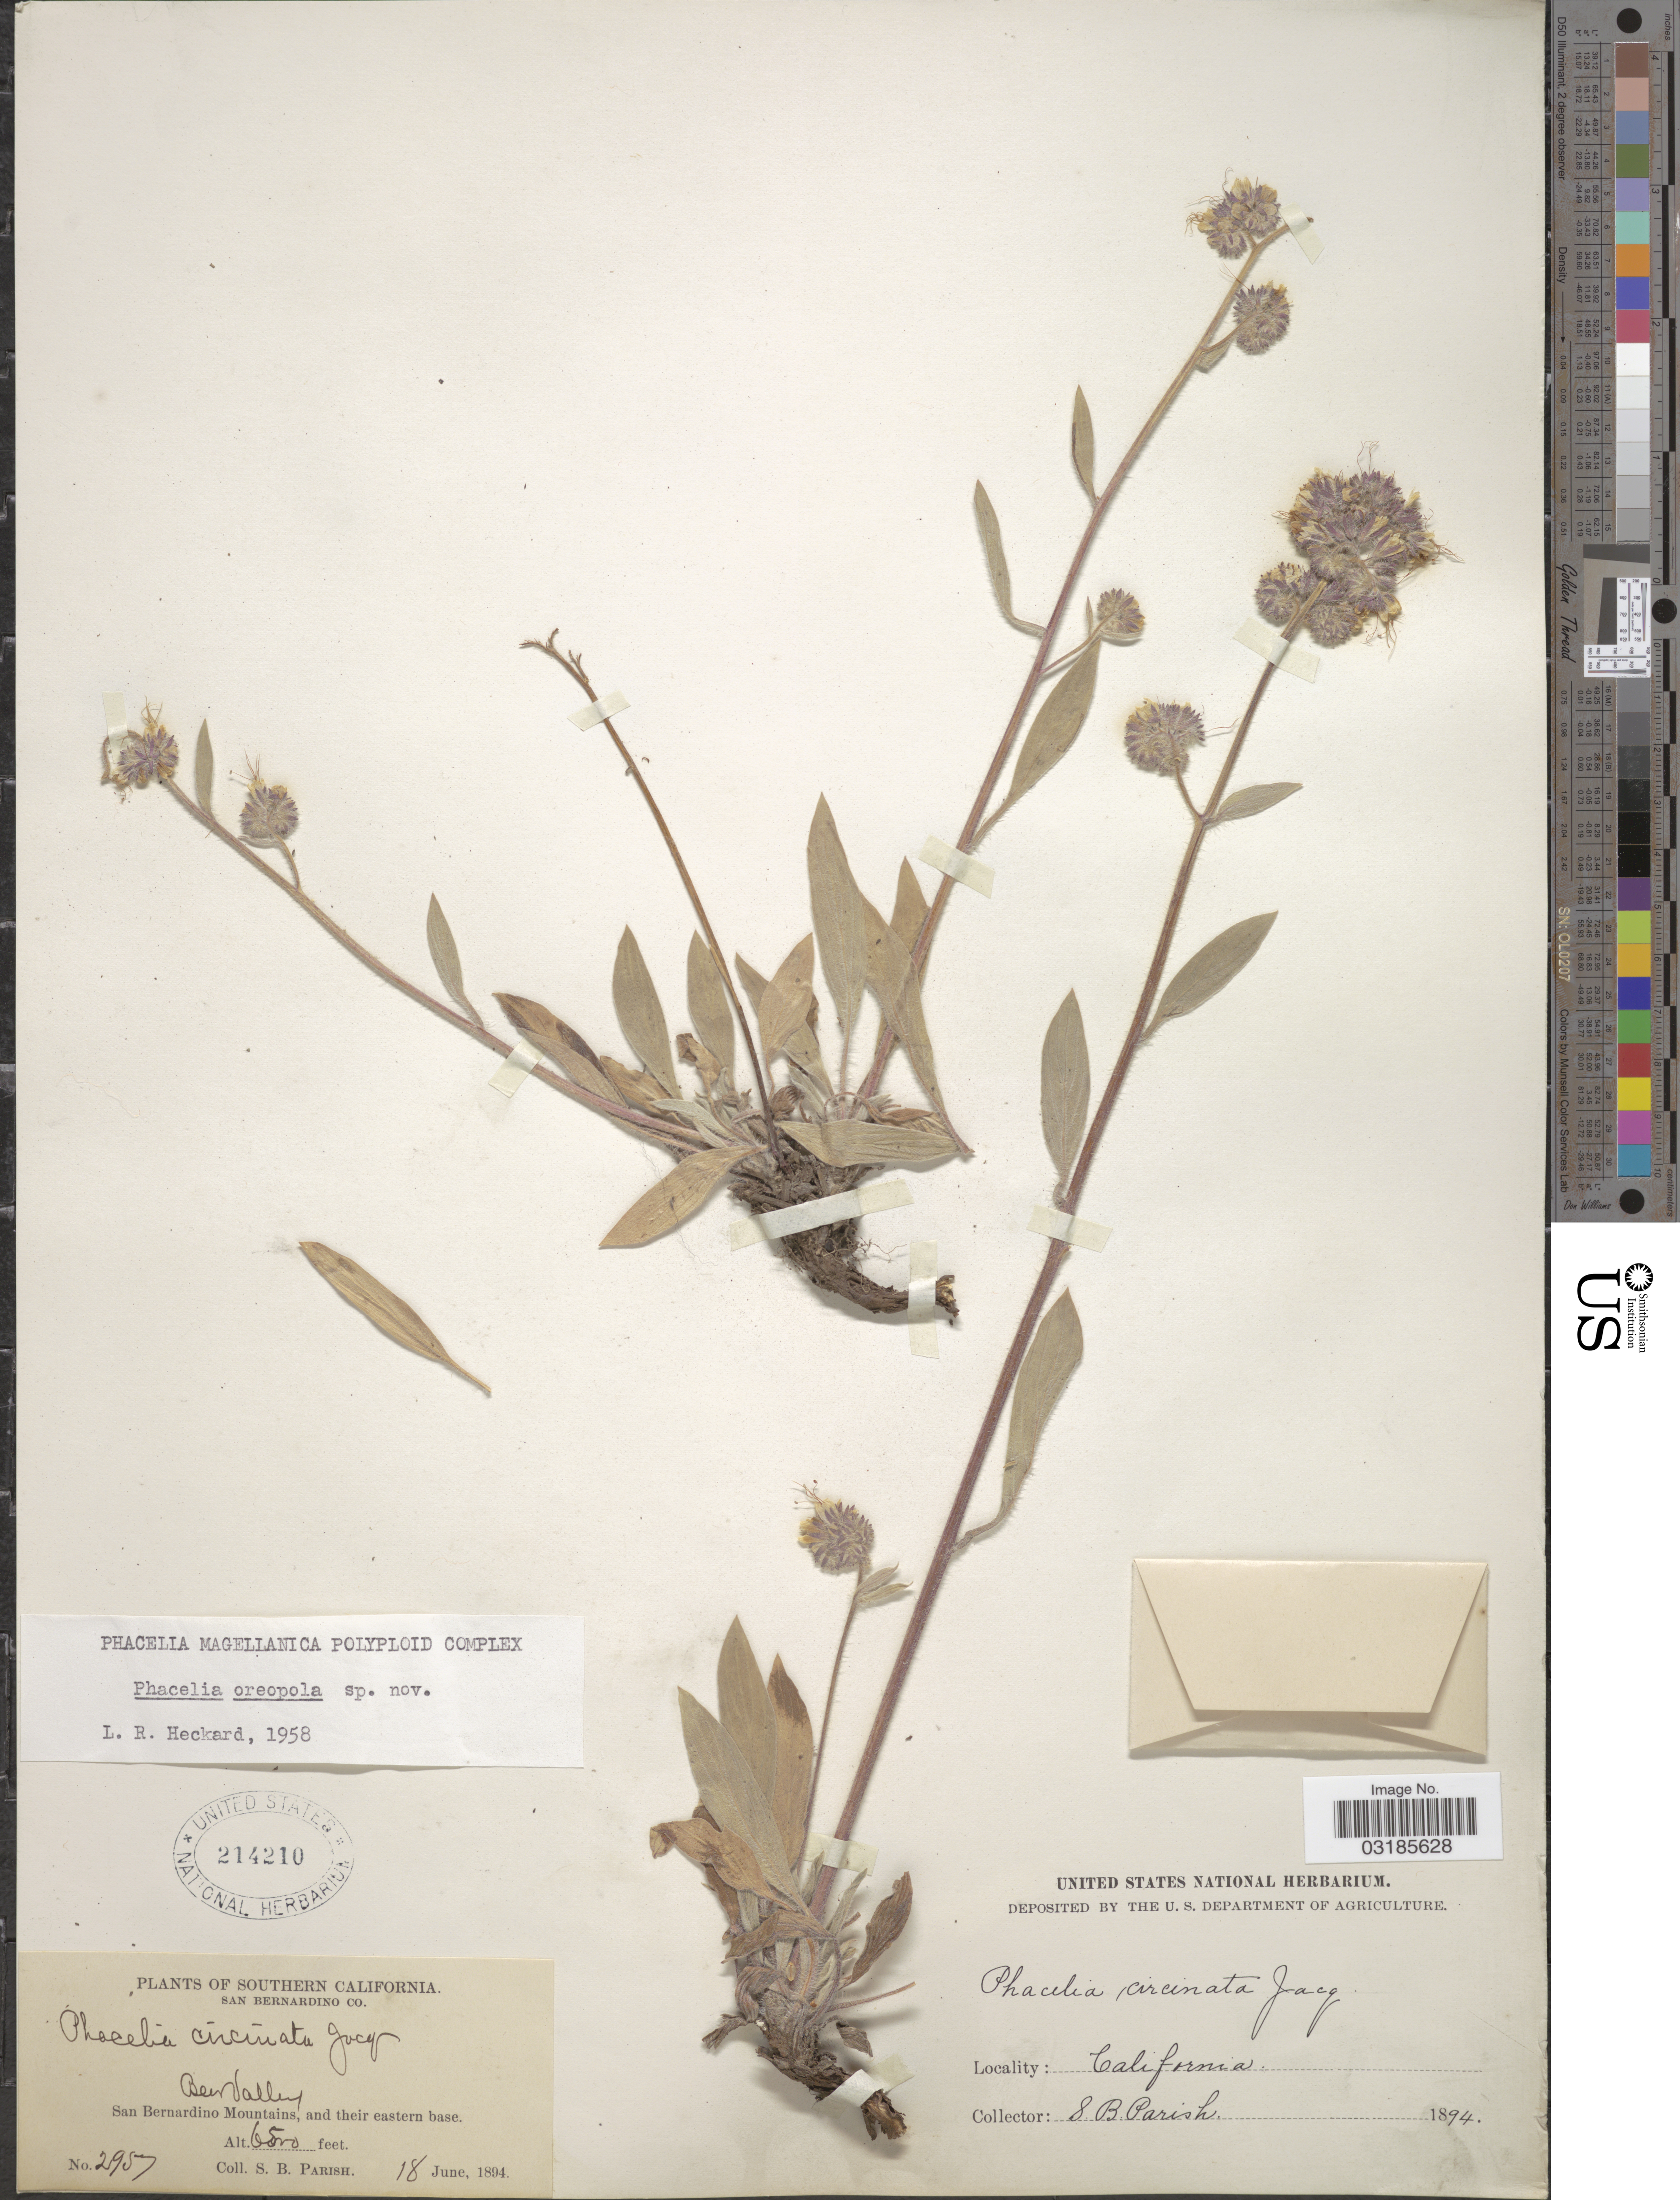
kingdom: Plantae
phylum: Tracheophyta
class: Magnoliopsida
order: Boraginales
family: Hydrophyllaceae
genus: Phacelia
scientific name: Phacelia oreopola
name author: Heckard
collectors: S. B. Parish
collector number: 2957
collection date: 1894-06-18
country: United States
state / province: California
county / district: San Bernardino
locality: Southern California. San Bernardino Co., Bear Valley, San Bernardino Mountains, and their eastern base.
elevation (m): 1981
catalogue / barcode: US 214210